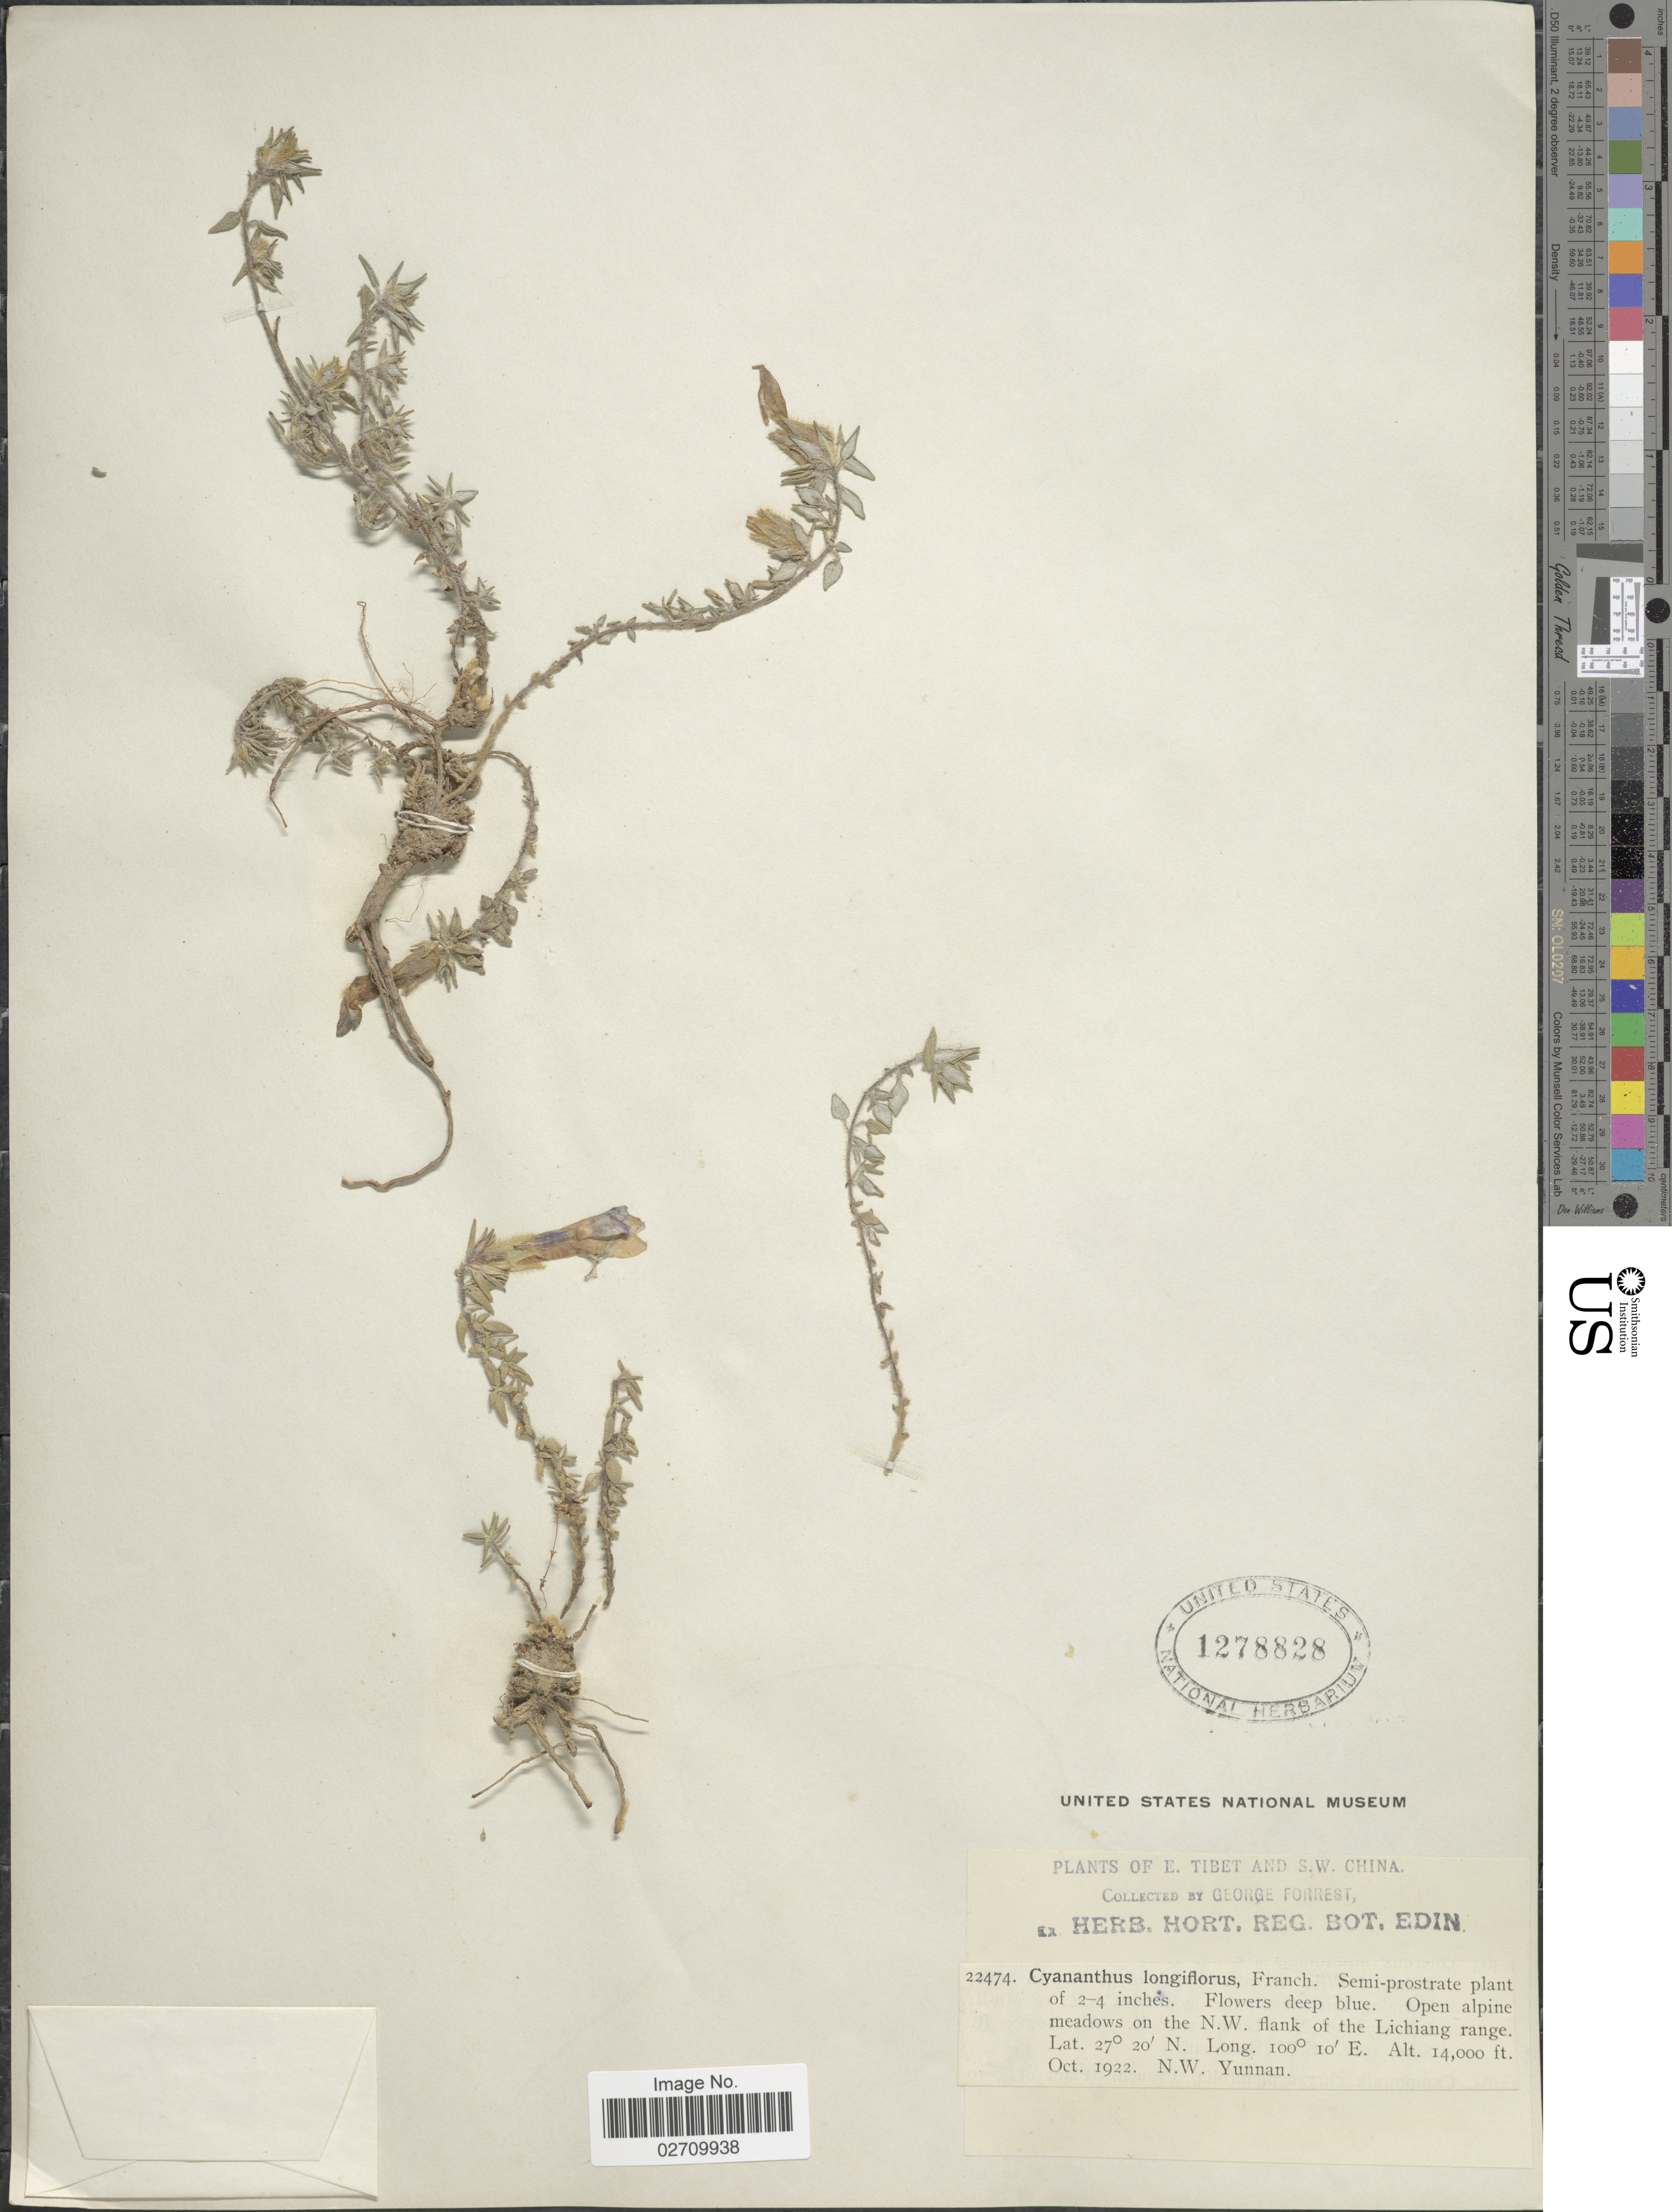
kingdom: Plantae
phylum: Tracheophyta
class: Magnoliopsida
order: Asterales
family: Campanulaceae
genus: Cyananthus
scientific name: Cyananthus longiflorus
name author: Franch.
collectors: G. Forrest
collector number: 22474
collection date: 1922-10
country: China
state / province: Yunnan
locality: E. Tibet and S.W. China. Meadows on the N.W. flank of the Lichiang range. N.W. Yunnan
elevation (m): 4267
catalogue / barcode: US 1278828